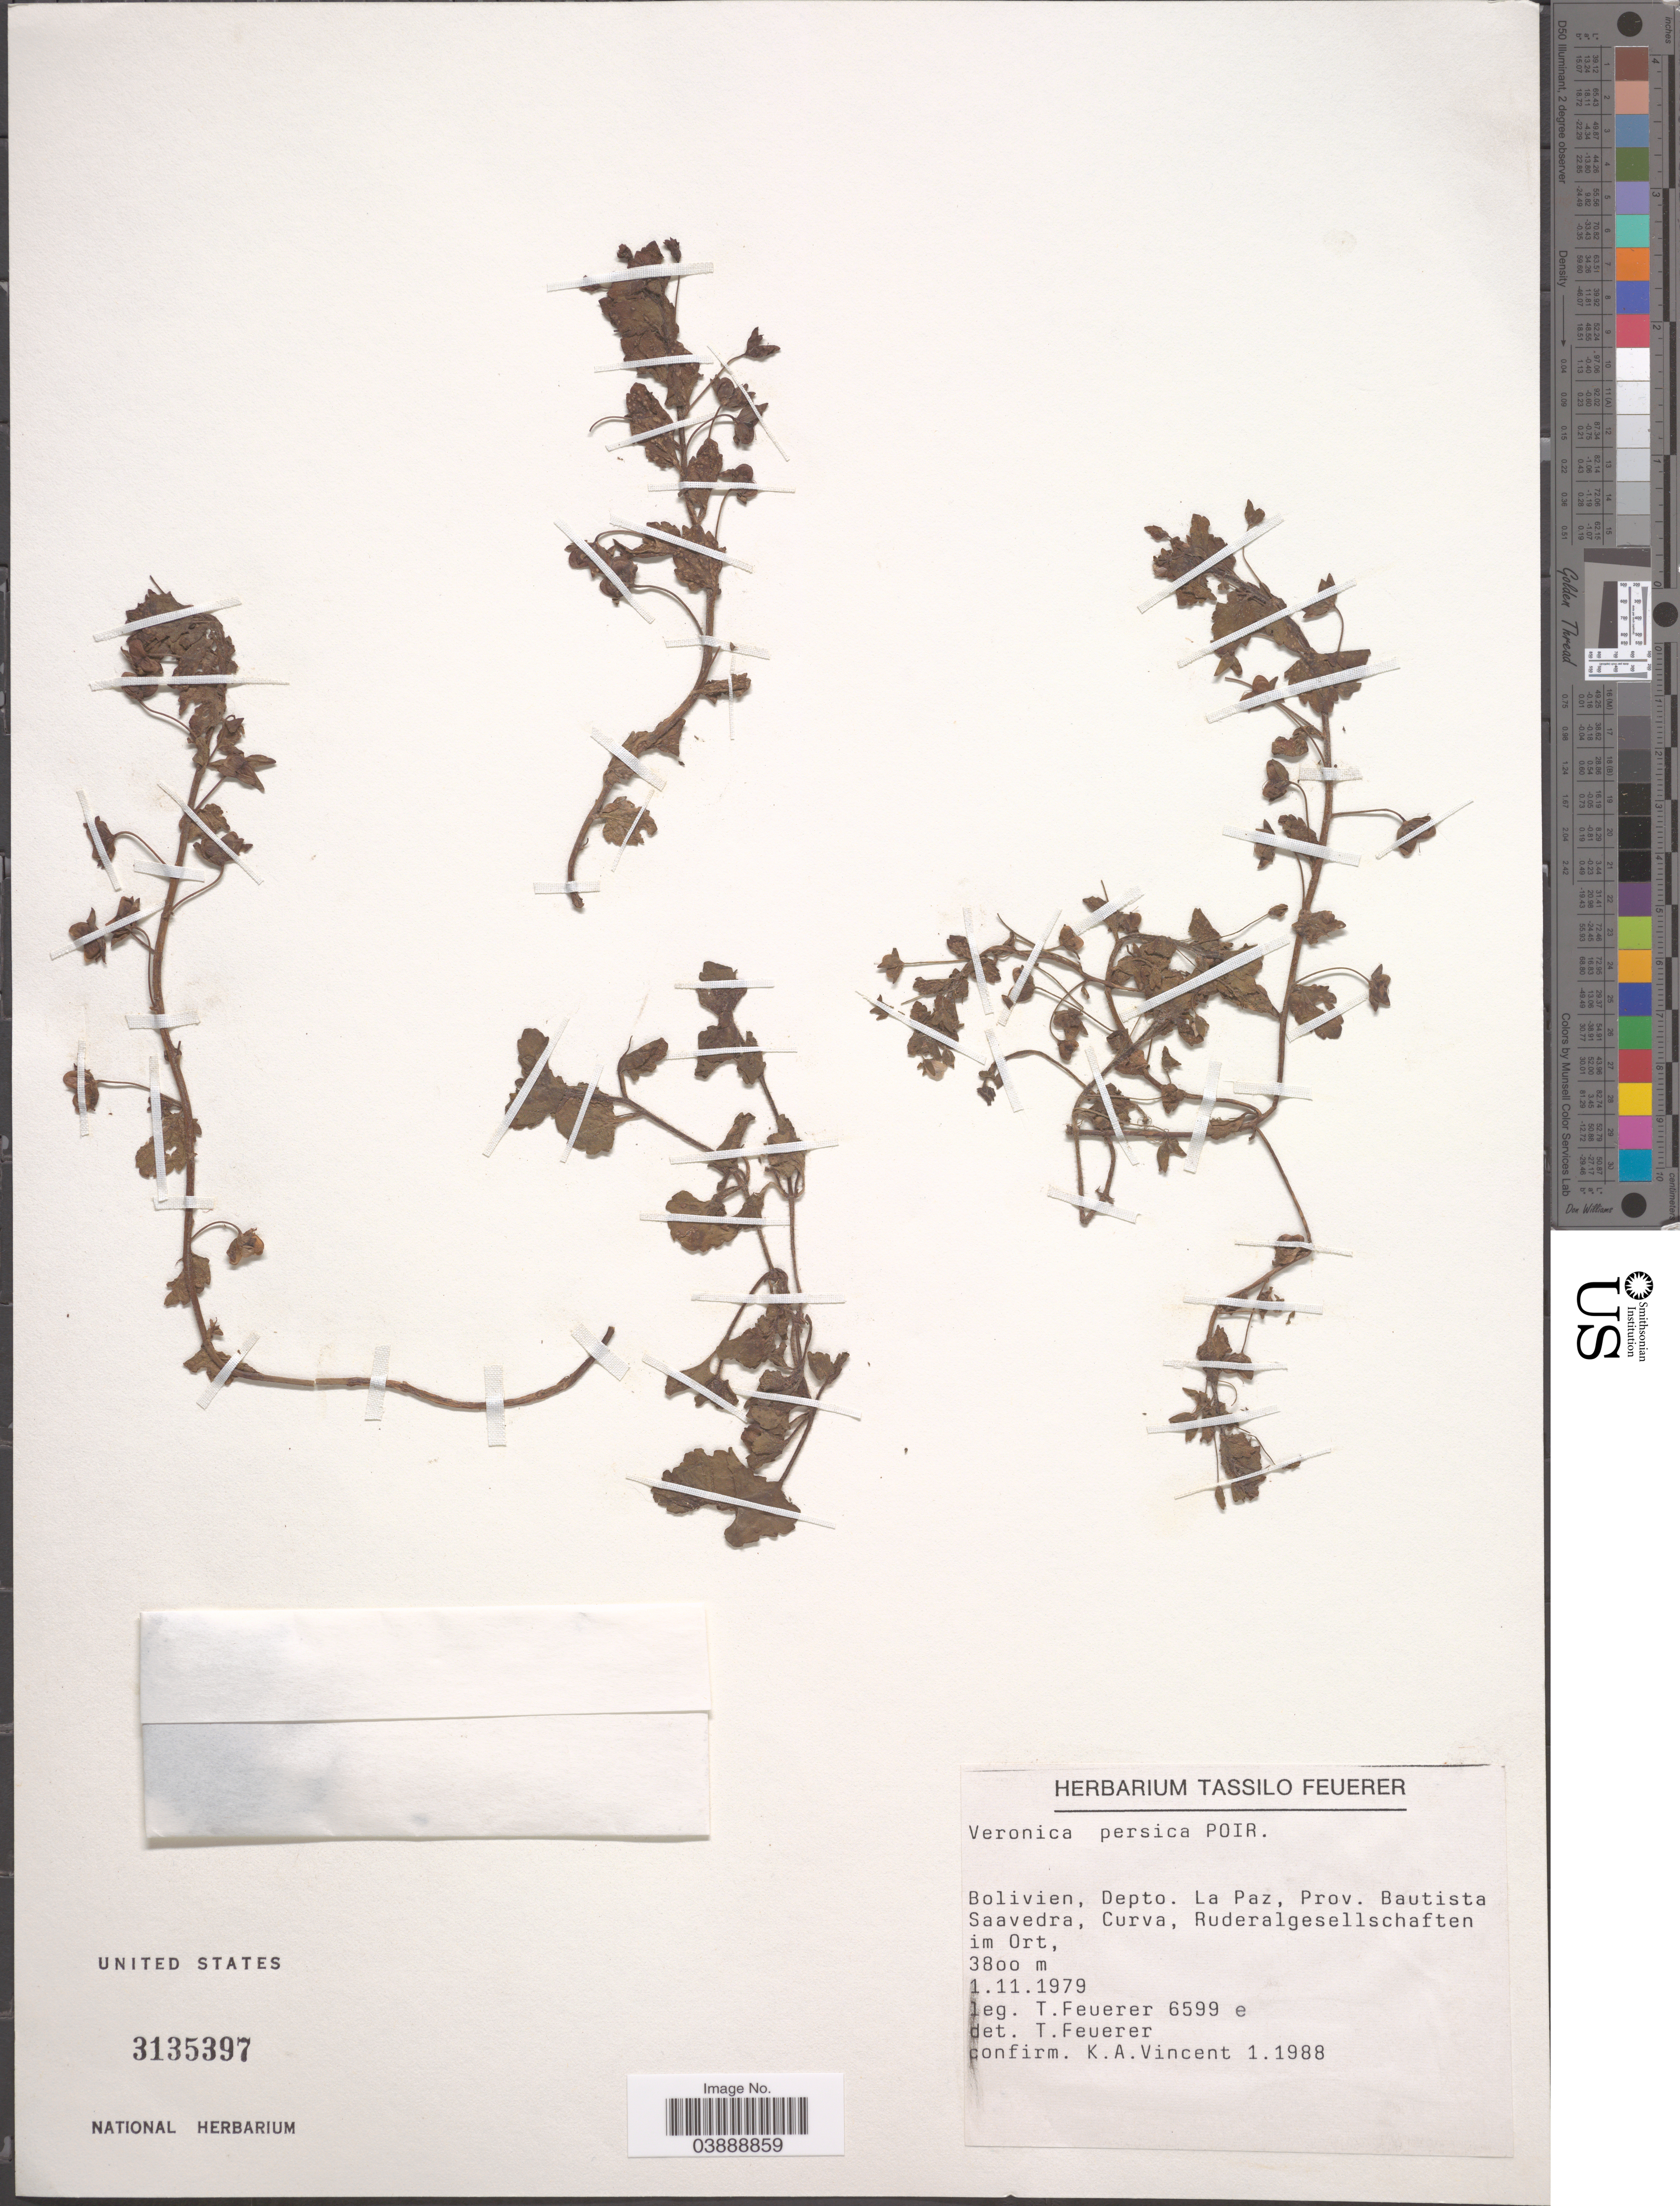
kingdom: Plantae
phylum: Tracheophyta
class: Magnoliopsida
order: Lamiales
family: Plantaginaceae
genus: Veronica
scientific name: Veronica persica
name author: Poir.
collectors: T. Feuerer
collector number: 6599e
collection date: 1979-11-01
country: Bolivia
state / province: La Paz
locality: Depto. La Paz, Prov. Bautista Saavedra, Curva.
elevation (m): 3800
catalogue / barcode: US 3135397